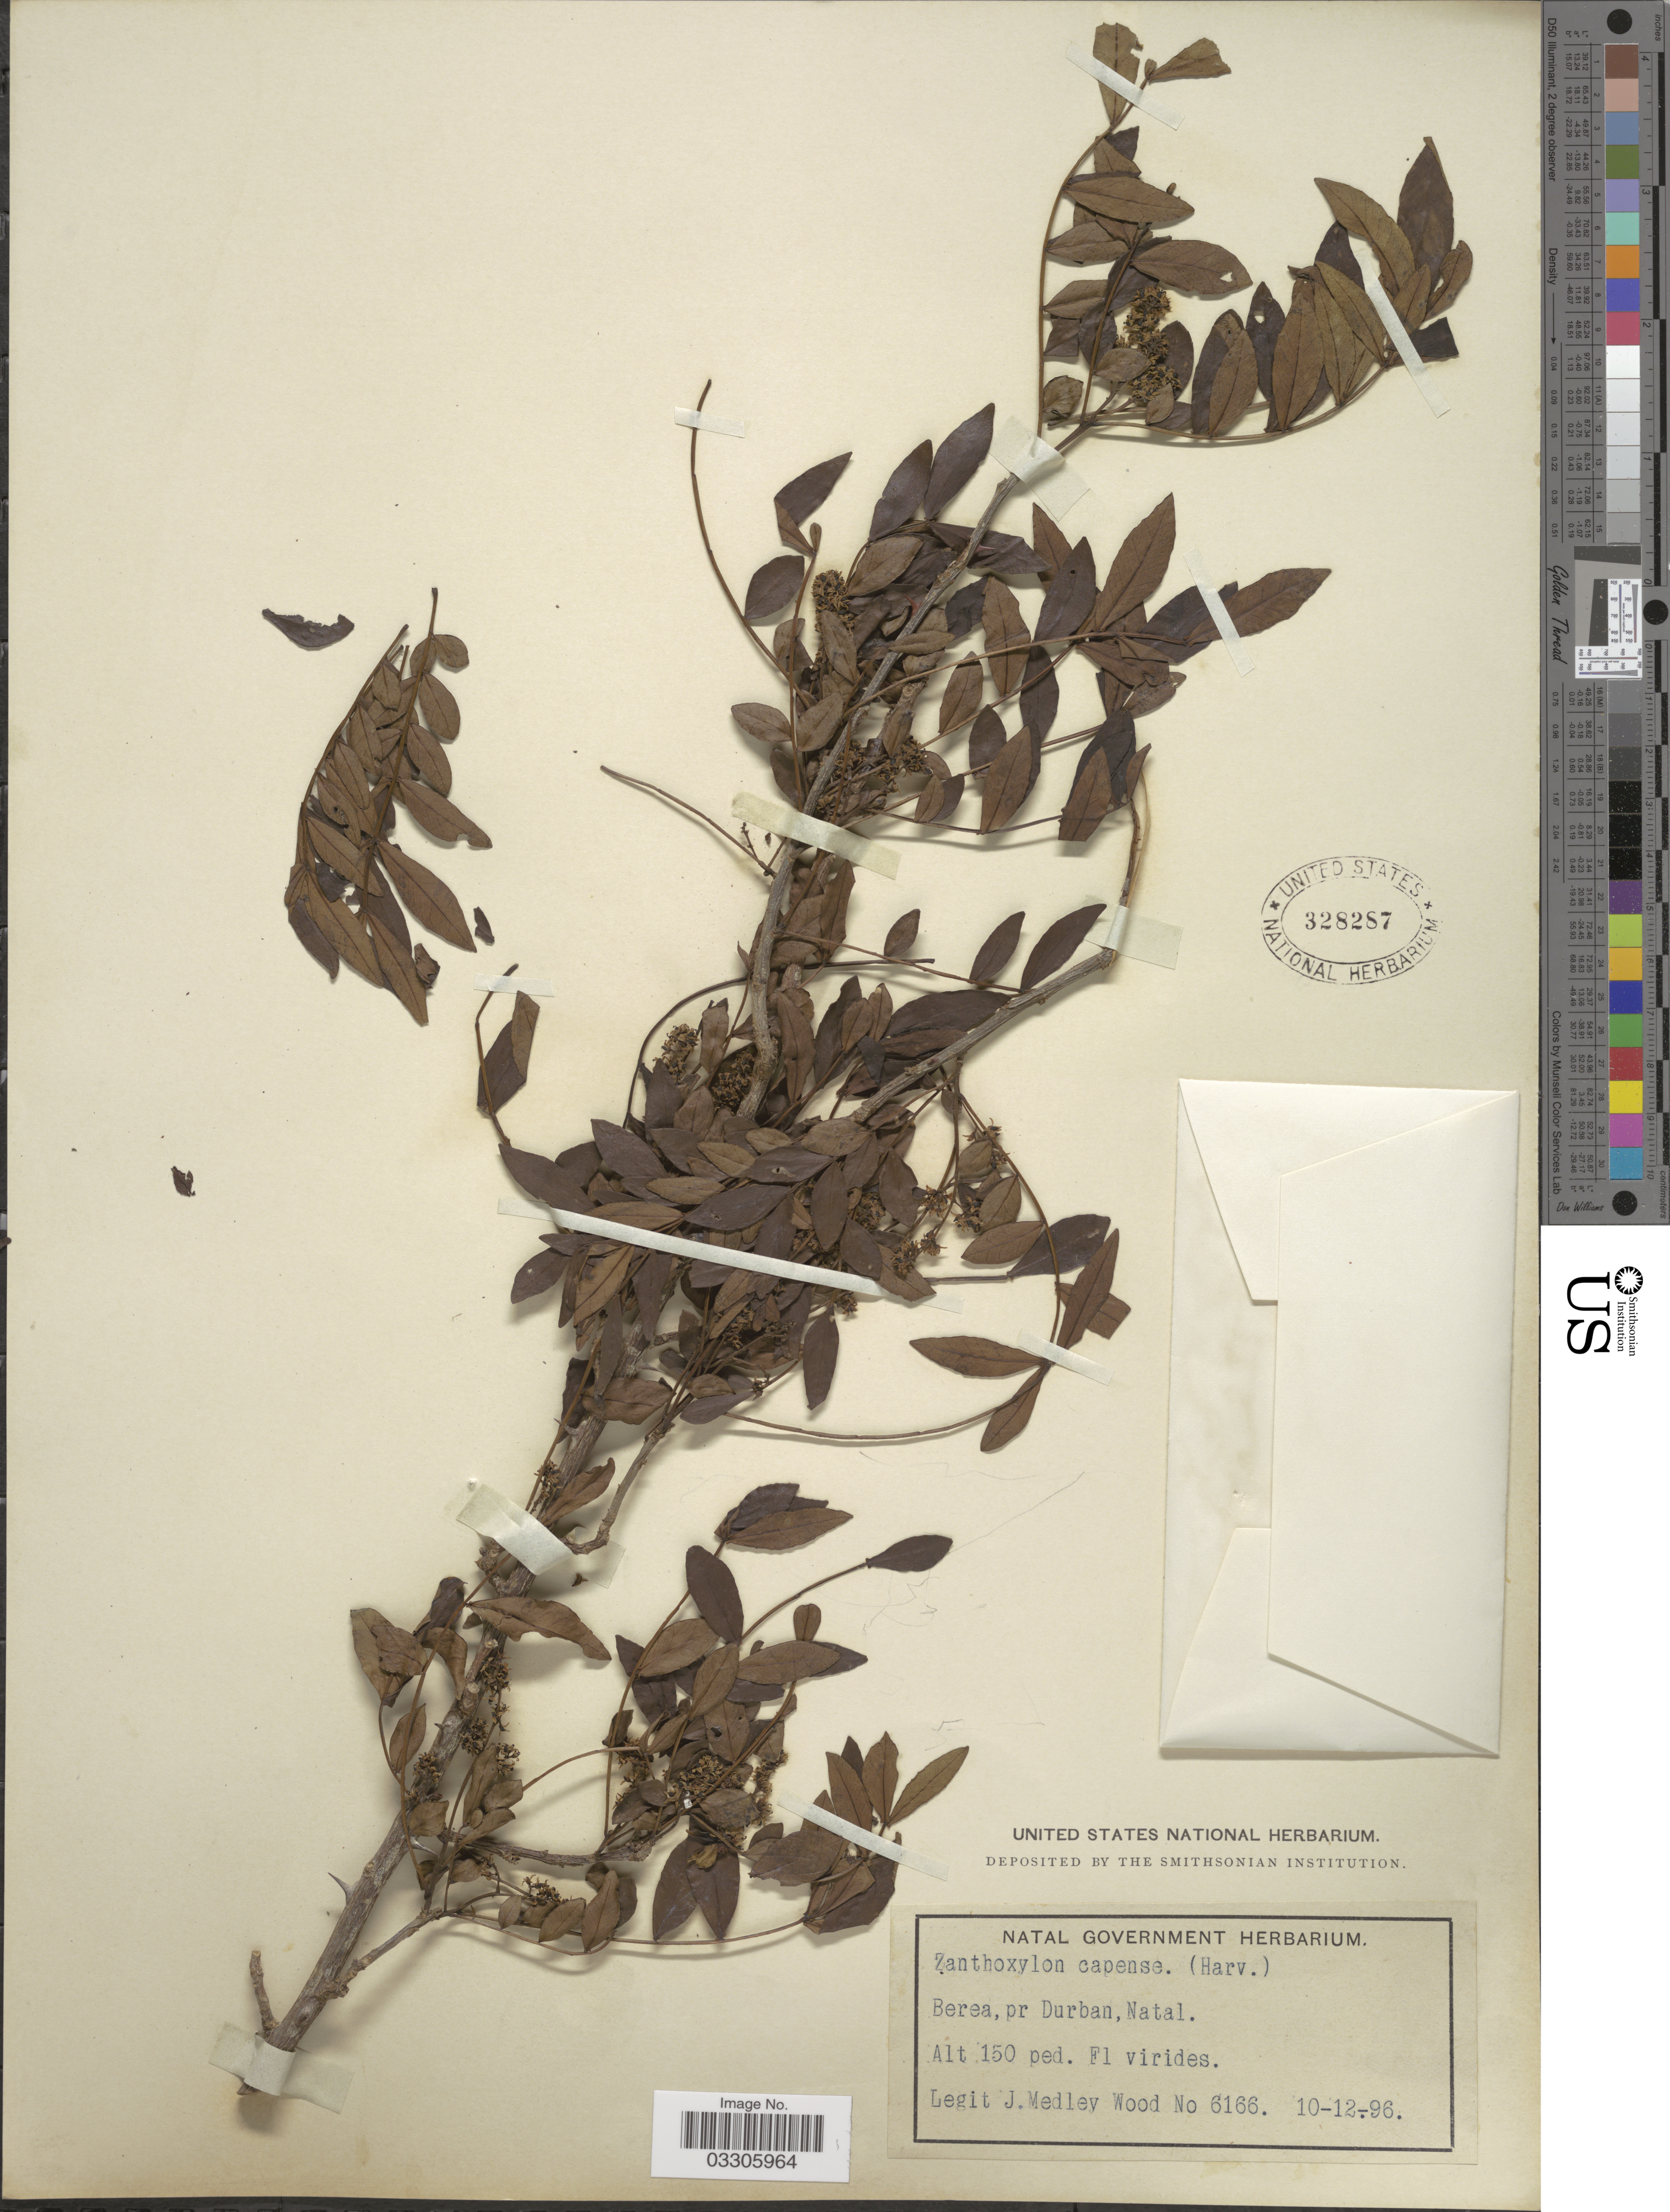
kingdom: Plantae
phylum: Tracheophyta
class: Magnoliopsida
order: Sapindales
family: Rutaceae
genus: Zanthoxylum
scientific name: Zanthoxylum capense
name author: (Thunb.) Harv.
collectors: J. Medley Wood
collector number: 6166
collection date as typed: Transcribed d/m/y: 10/12/96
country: South Africa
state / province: KwaZulu-Natal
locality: Berea, pr. Durban, Natal.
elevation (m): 46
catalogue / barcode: US 328287